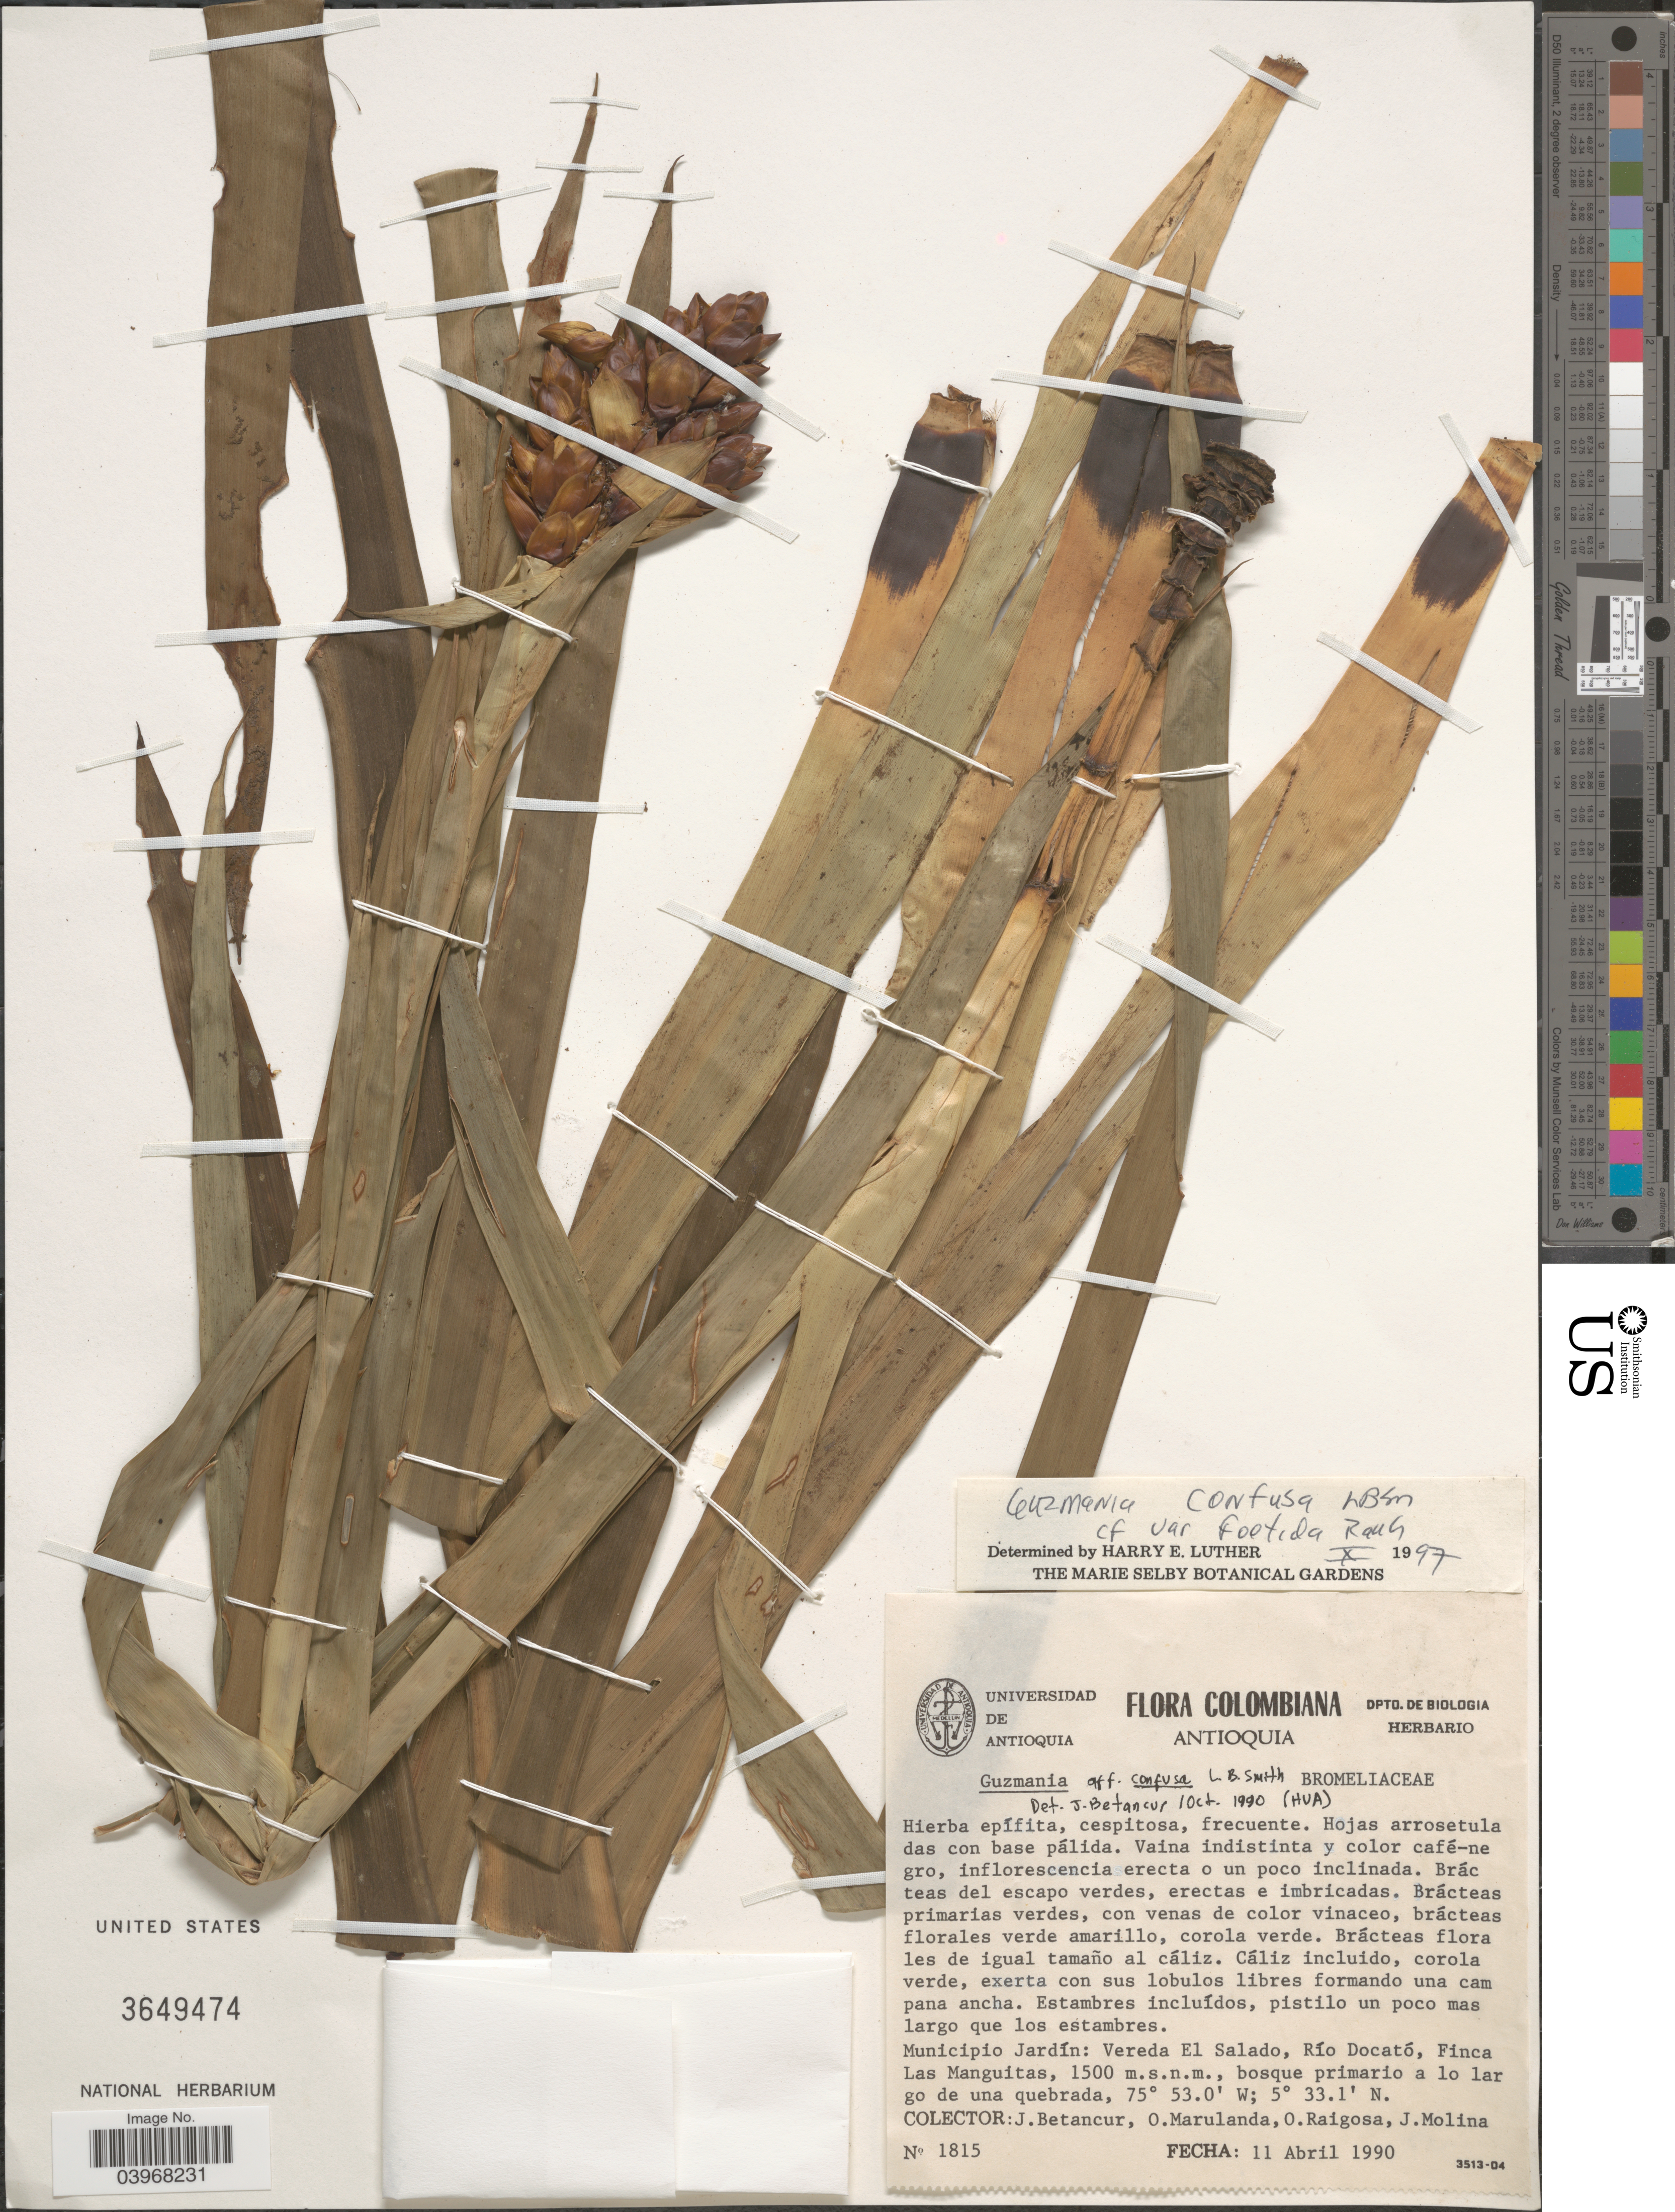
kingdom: Plantae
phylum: Tracheophyta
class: Liliopsida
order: Poales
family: Bromeliaceae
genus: Guzmania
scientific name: Guzmania confusa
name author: L.B. Sm.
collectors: J. Betancur, O. Marulanda, O. Raigosa & J. Molina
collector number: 1815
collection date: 1990-04-11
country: Colombia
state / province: Antioquia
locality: Municipio Jardín: Vereda El Salado, Río Docató, Finca Las Manguitas, bosque primario a lo largo de una quebrada.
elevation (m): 1500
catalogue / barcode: US 3649474